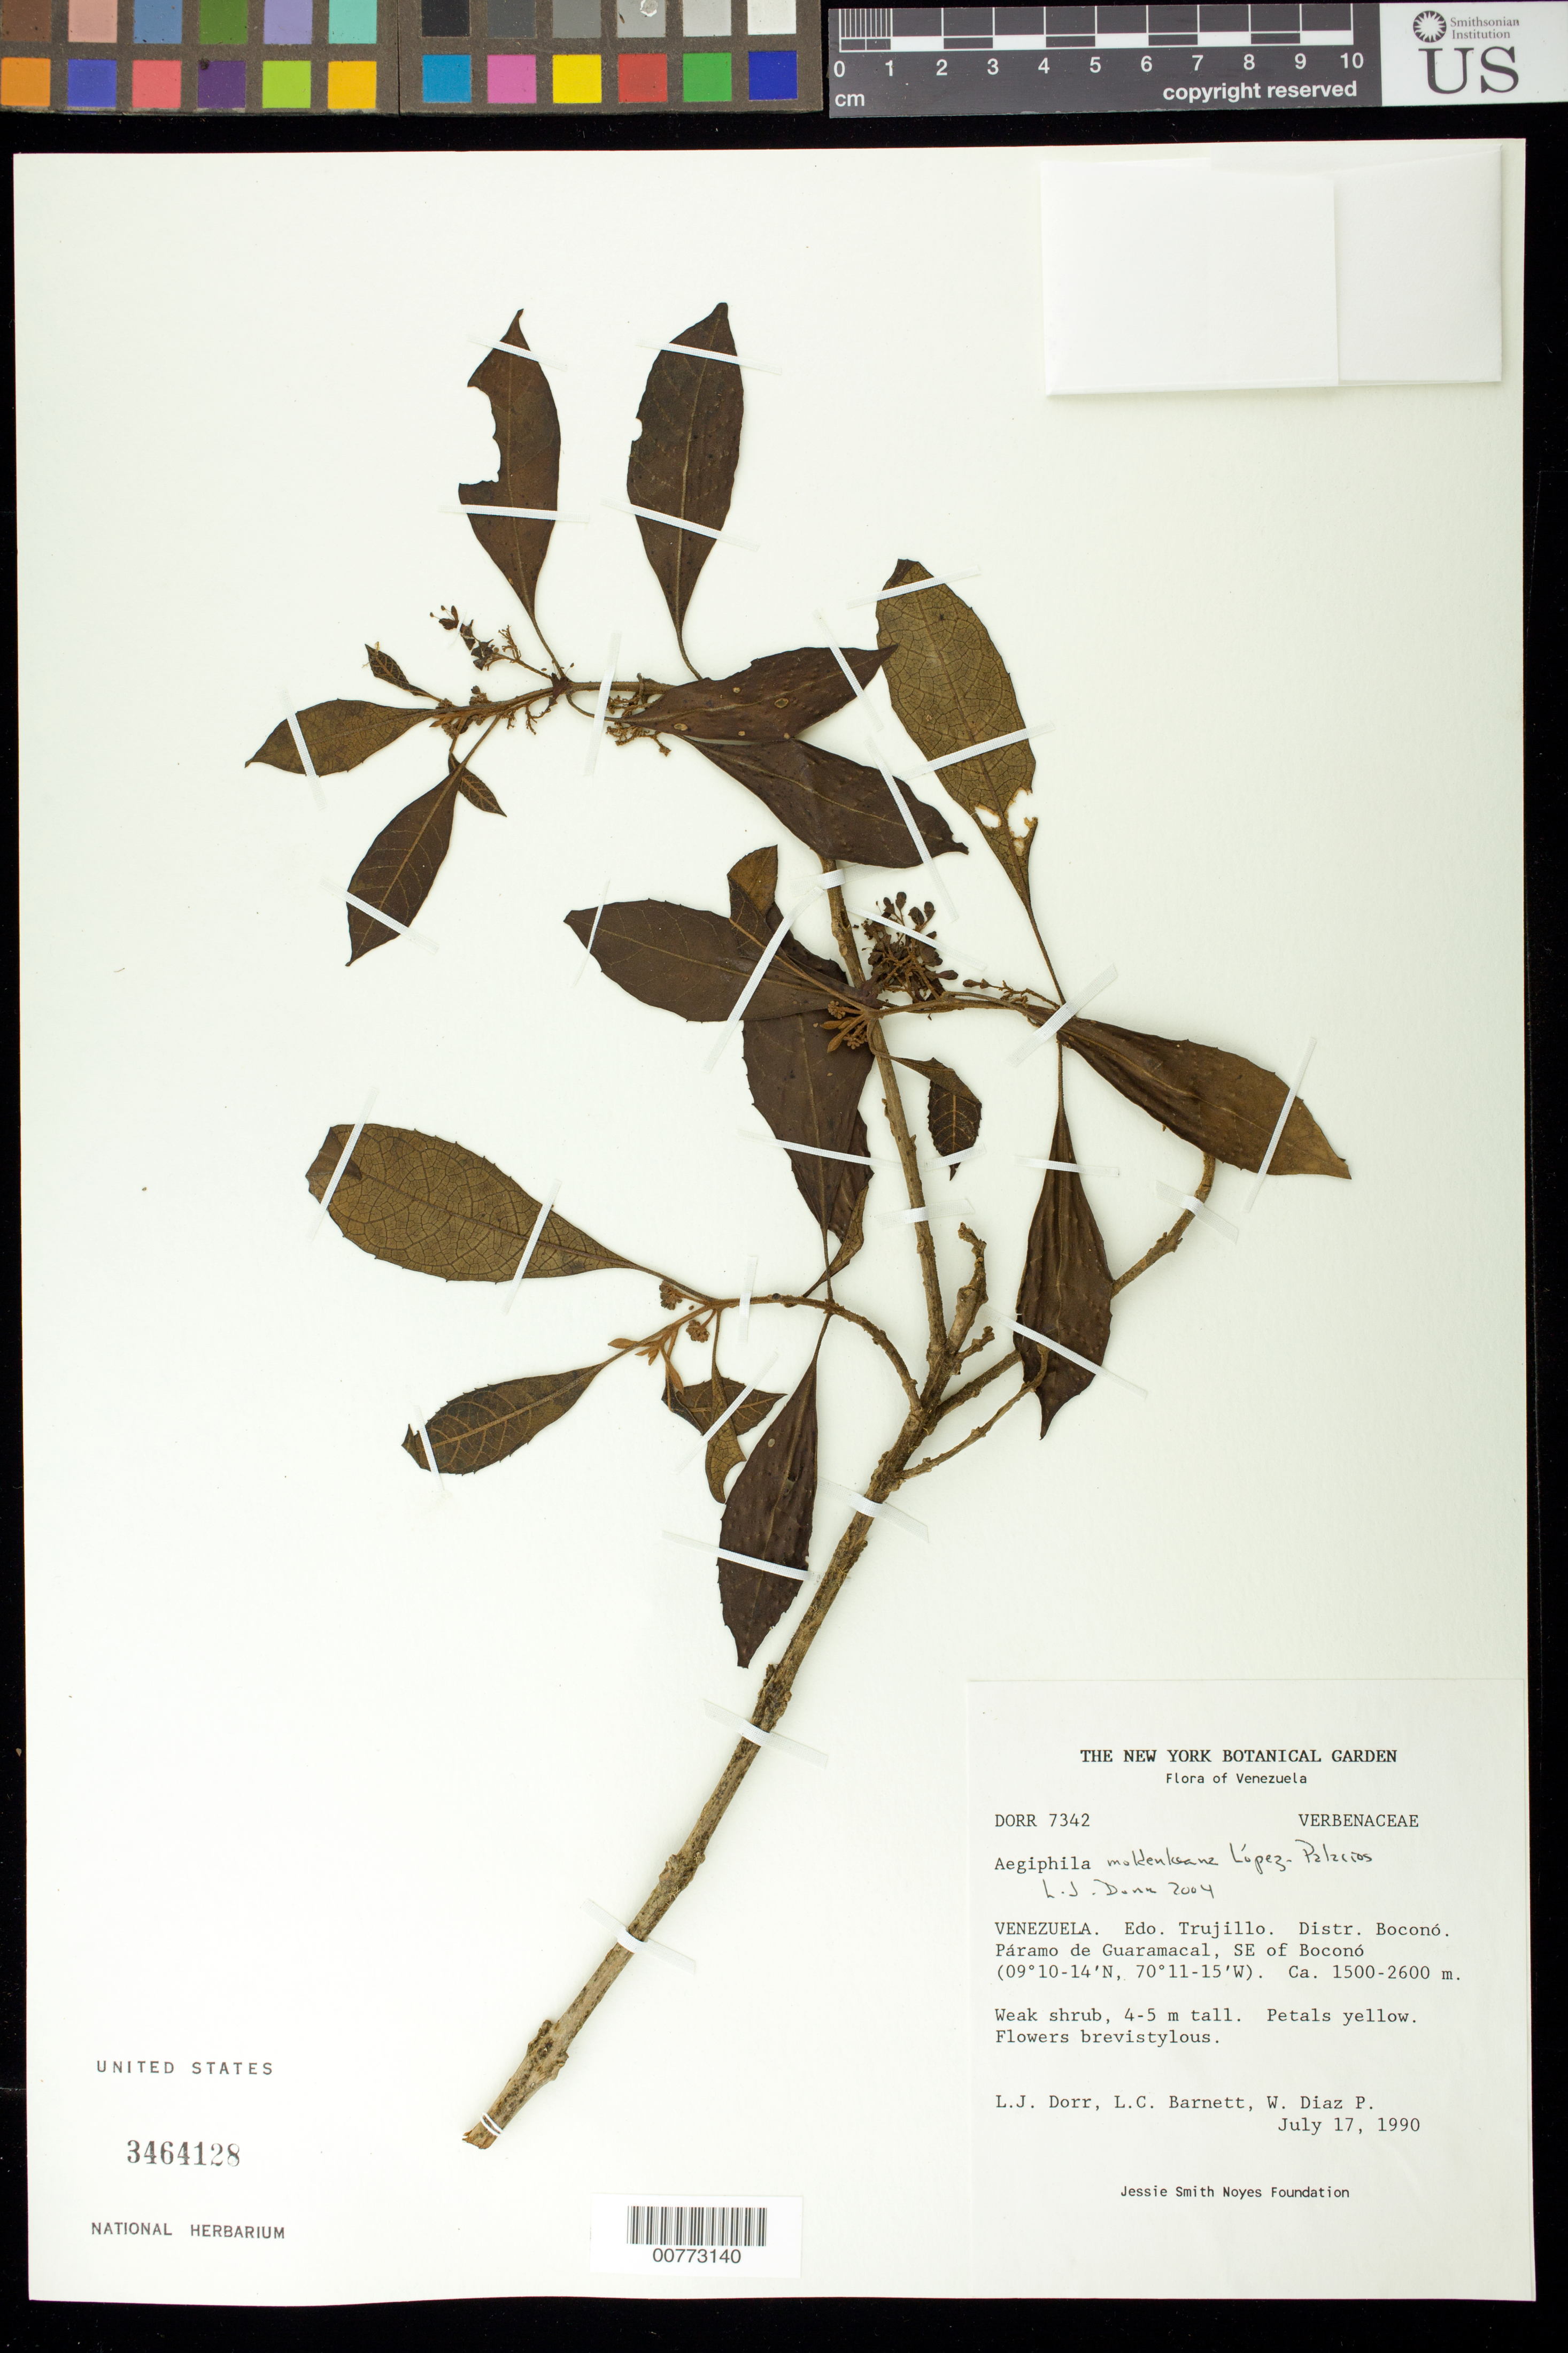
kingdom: Plantae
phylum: Tracheophyta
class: Magnoliopsida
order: Lamiales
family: Lamiaceae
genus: Aegiphila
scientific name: Aegiphila moldenkeana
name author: López-Pal.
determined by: Dorr, L. J., (BOT), Smithsonian Institution - National Museum of Natural History (UNITED STATES)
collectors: L. J. Dorr, L. C. Barnett & W. Díaz P.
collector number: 7342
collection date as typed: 17 Jul 1990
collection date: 1990-07-17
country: Venezuela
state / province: Trujillo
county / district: Boconó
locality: Páramo de Guaramacal, SE of Boconó.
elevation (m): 1500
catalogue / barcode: US 3464128